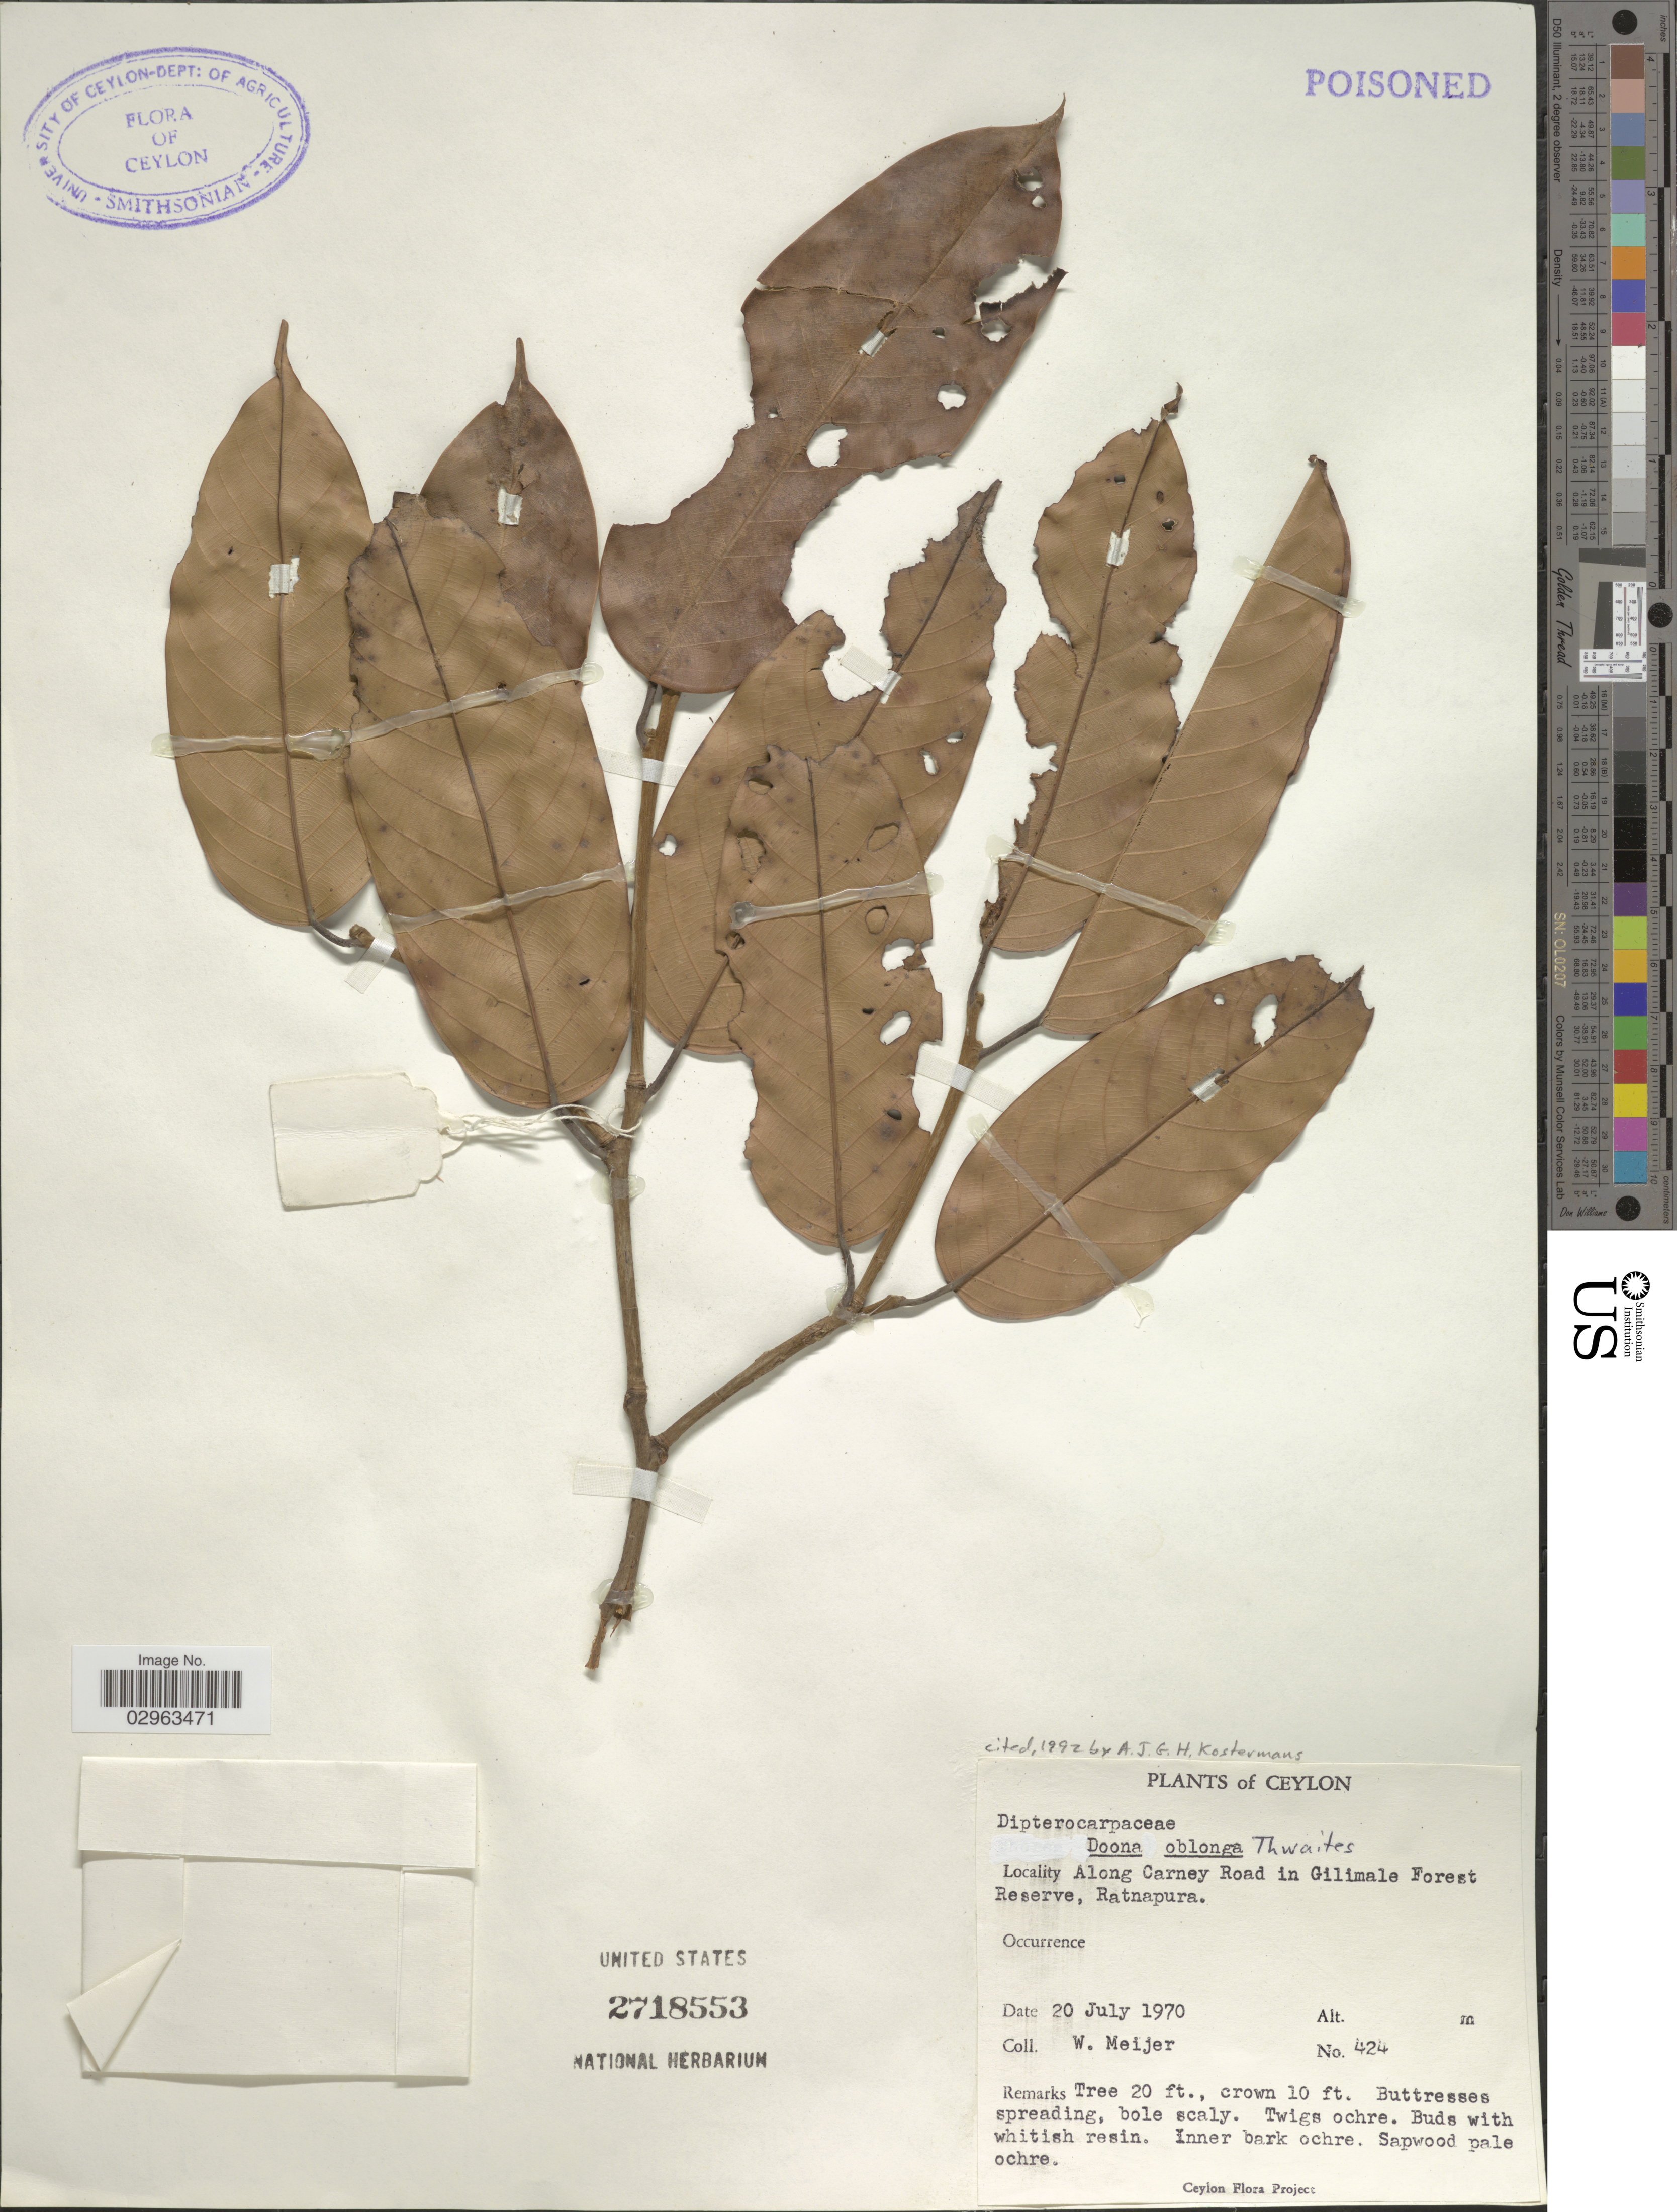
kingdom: Plantae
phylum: Tracheophyta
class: Magnoliopsida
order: Malvales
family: Dipterocarpaceae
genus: Doona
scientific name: Doona oblonga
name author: Thwaites ex Trimen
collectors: W. Meijer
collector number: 424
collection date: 1970-07-20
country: Sri Lanka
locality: Ceylon. Along Carney Road in Gilimale Forest Reserve, Ratnapura.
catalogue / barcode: US 2718553